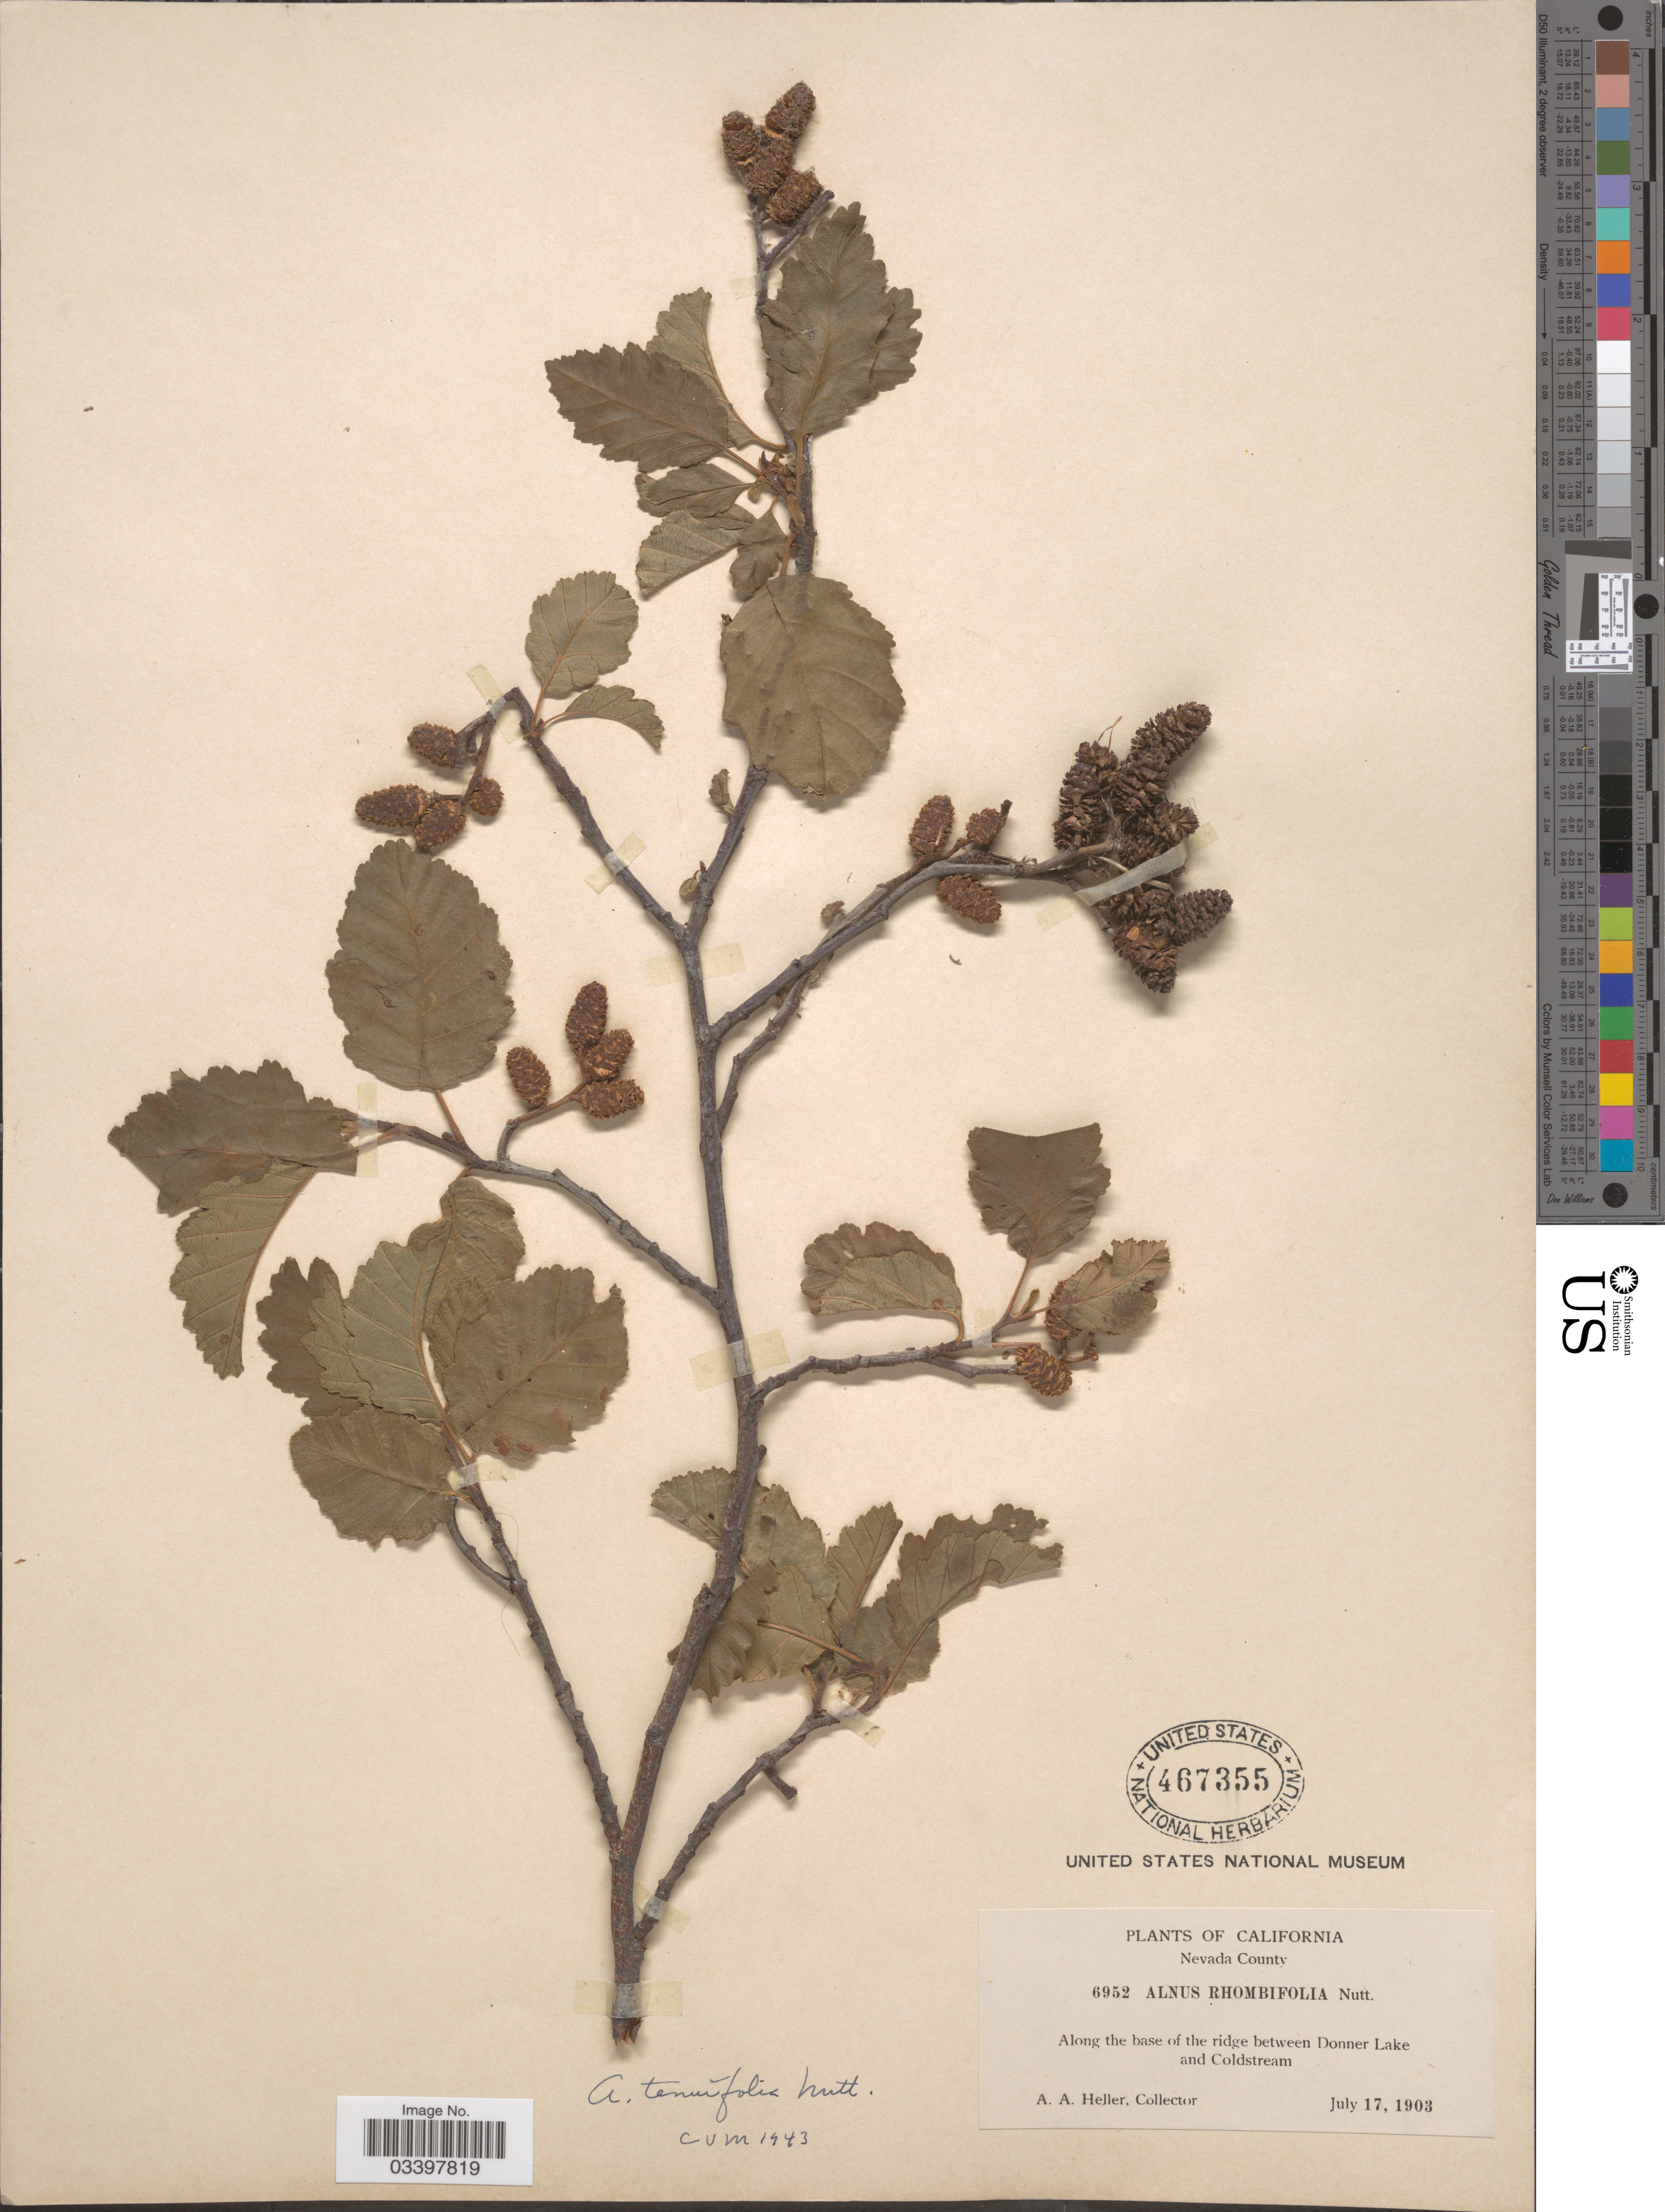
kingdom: Plantae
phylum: Tracheophyta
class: Magnoliopsida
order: Fagales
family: Betulaceae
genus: Alnus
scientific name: Alnus incana subsp. tenuifolia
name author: (Nutt.) Breitung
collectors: A. A. Heller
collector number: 6952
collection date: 1903-07-17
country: United States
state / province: California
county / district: Nevada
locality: Nevada County. Along the base of the ridge between Donner Lake and Coldstream.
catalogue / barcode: US 467355